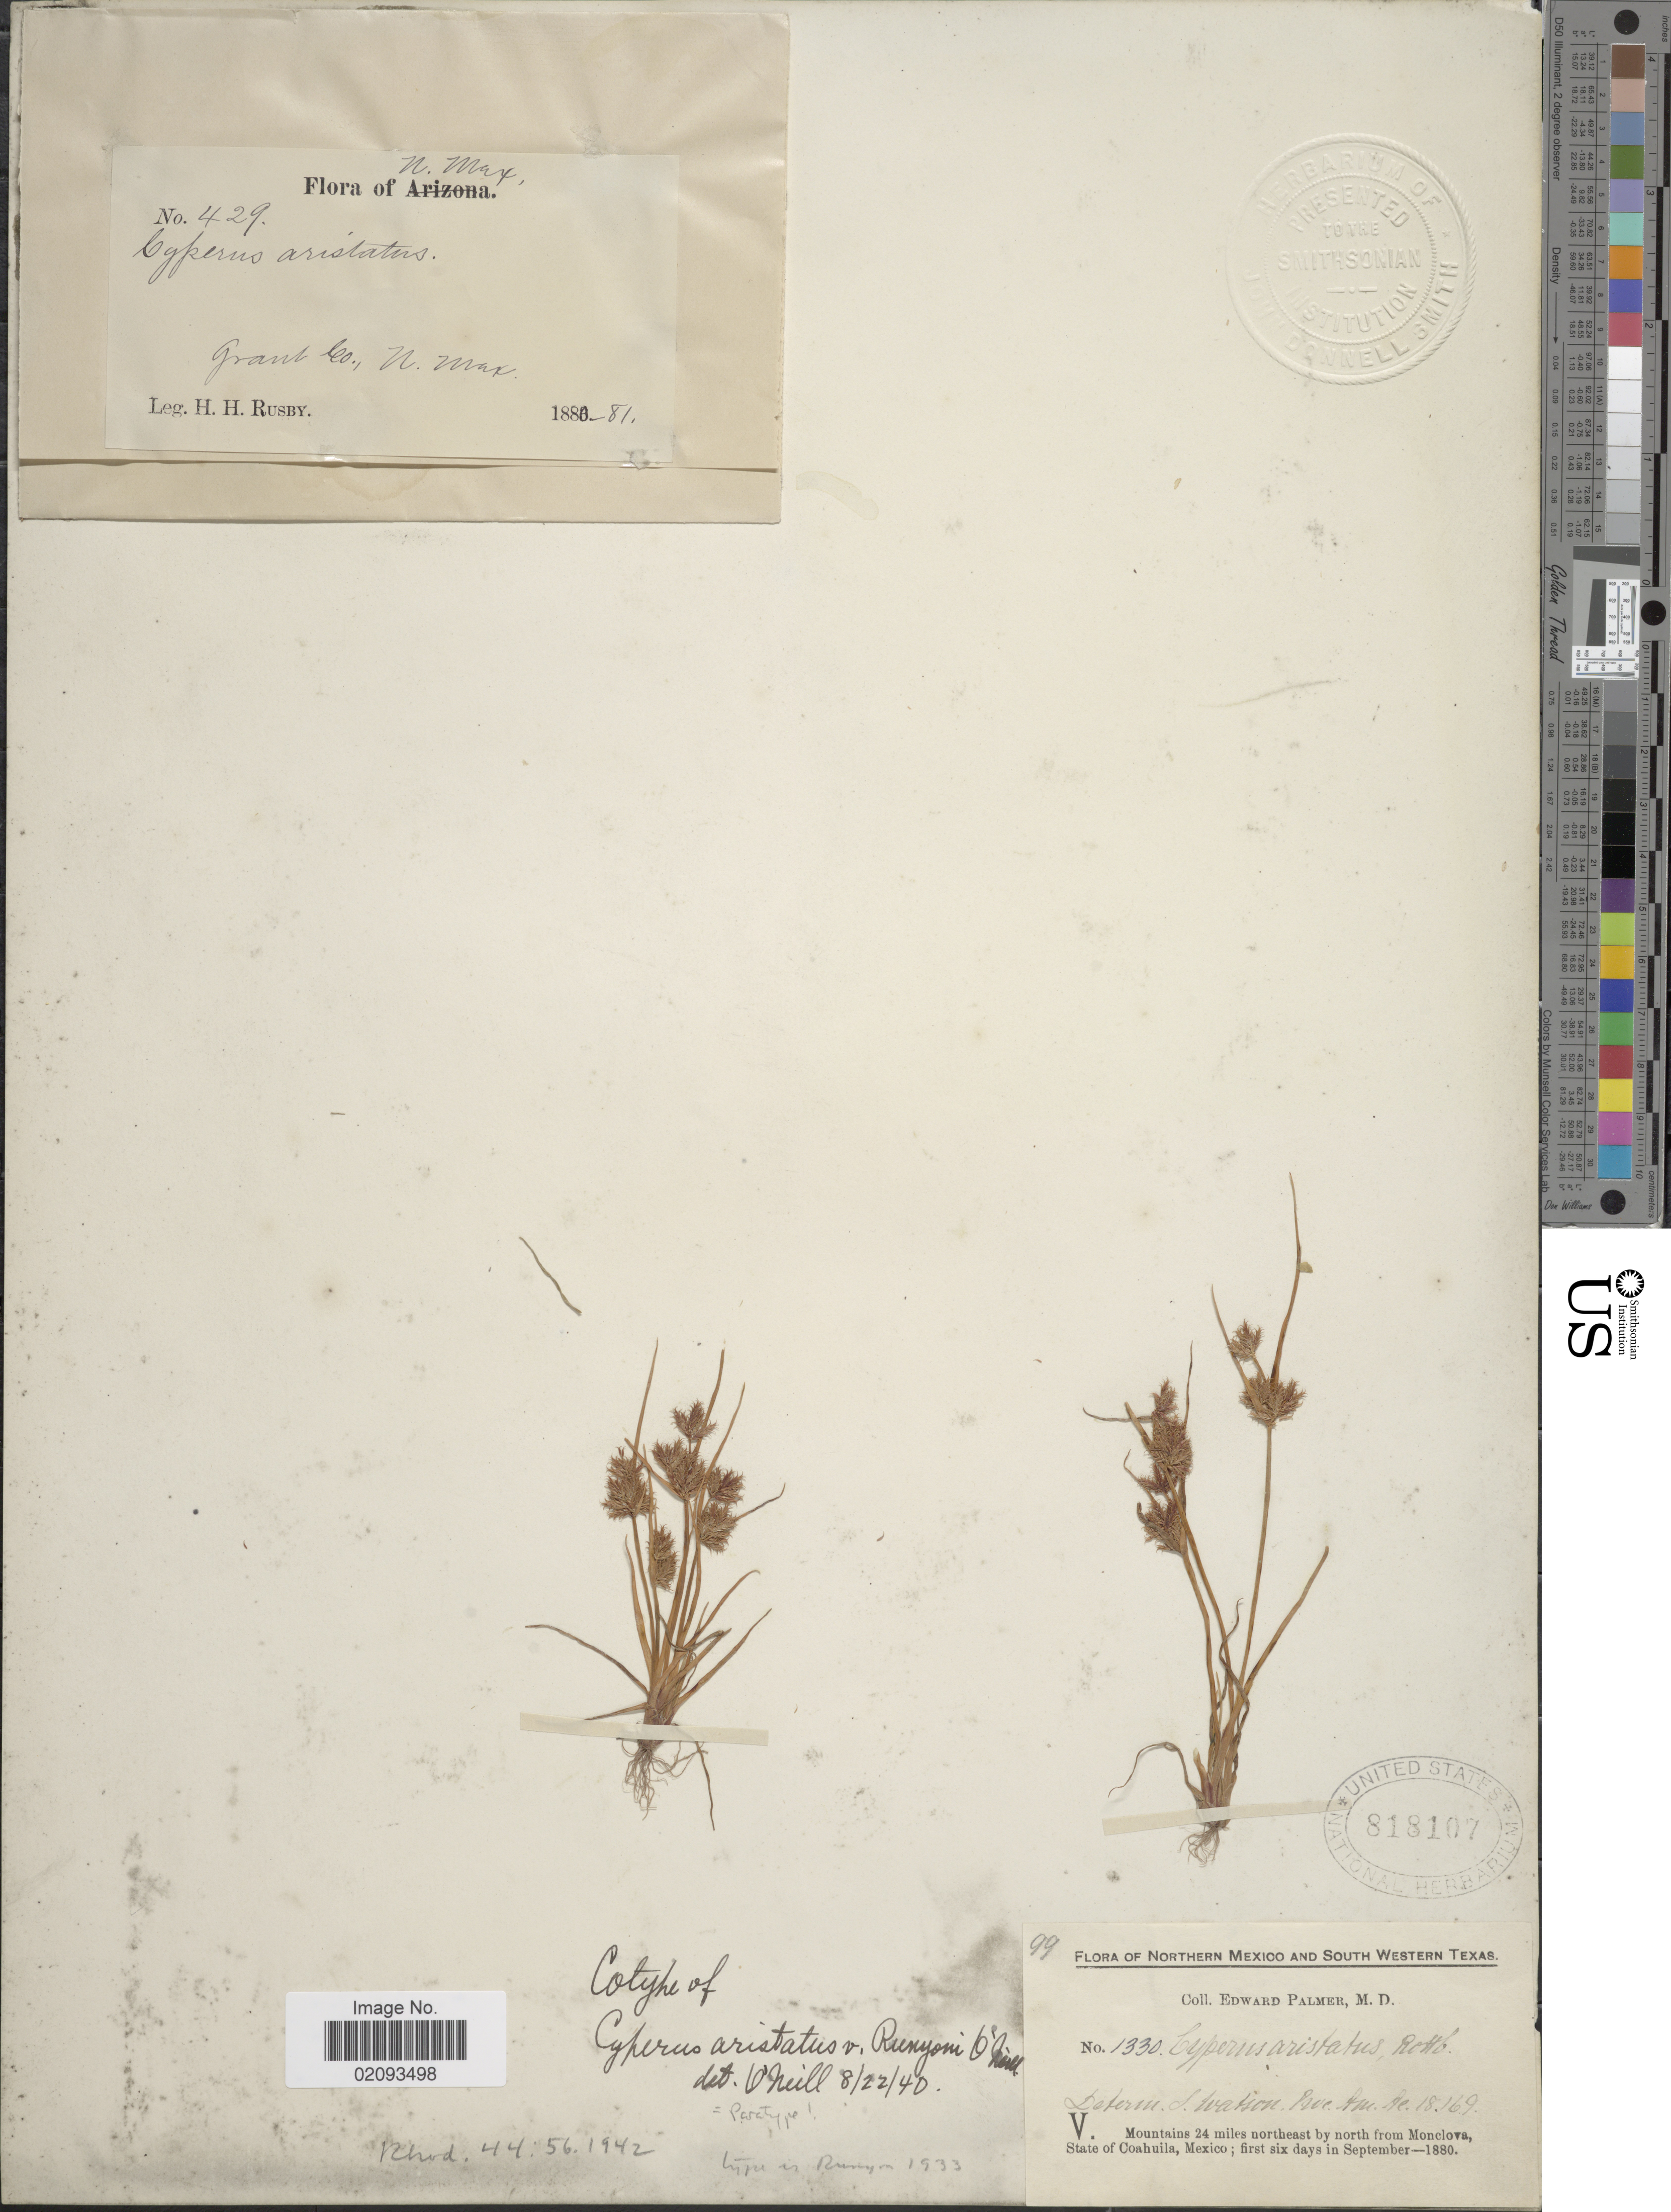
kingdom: Plantae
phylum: Tracheophyta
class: Liliopsida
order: Poales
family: Cyperaceae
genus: Cyperus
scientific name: Cyperus squarrosus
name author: L.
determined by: Strong, Mark T., (BOT), Smithsonian Institution - National Museum of Natural History (UNITED STATES)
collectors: H. H. Rusby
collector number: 429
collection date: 1880/1881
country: United States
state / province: New Mexico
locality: Grant Co.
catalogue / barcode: US 818107